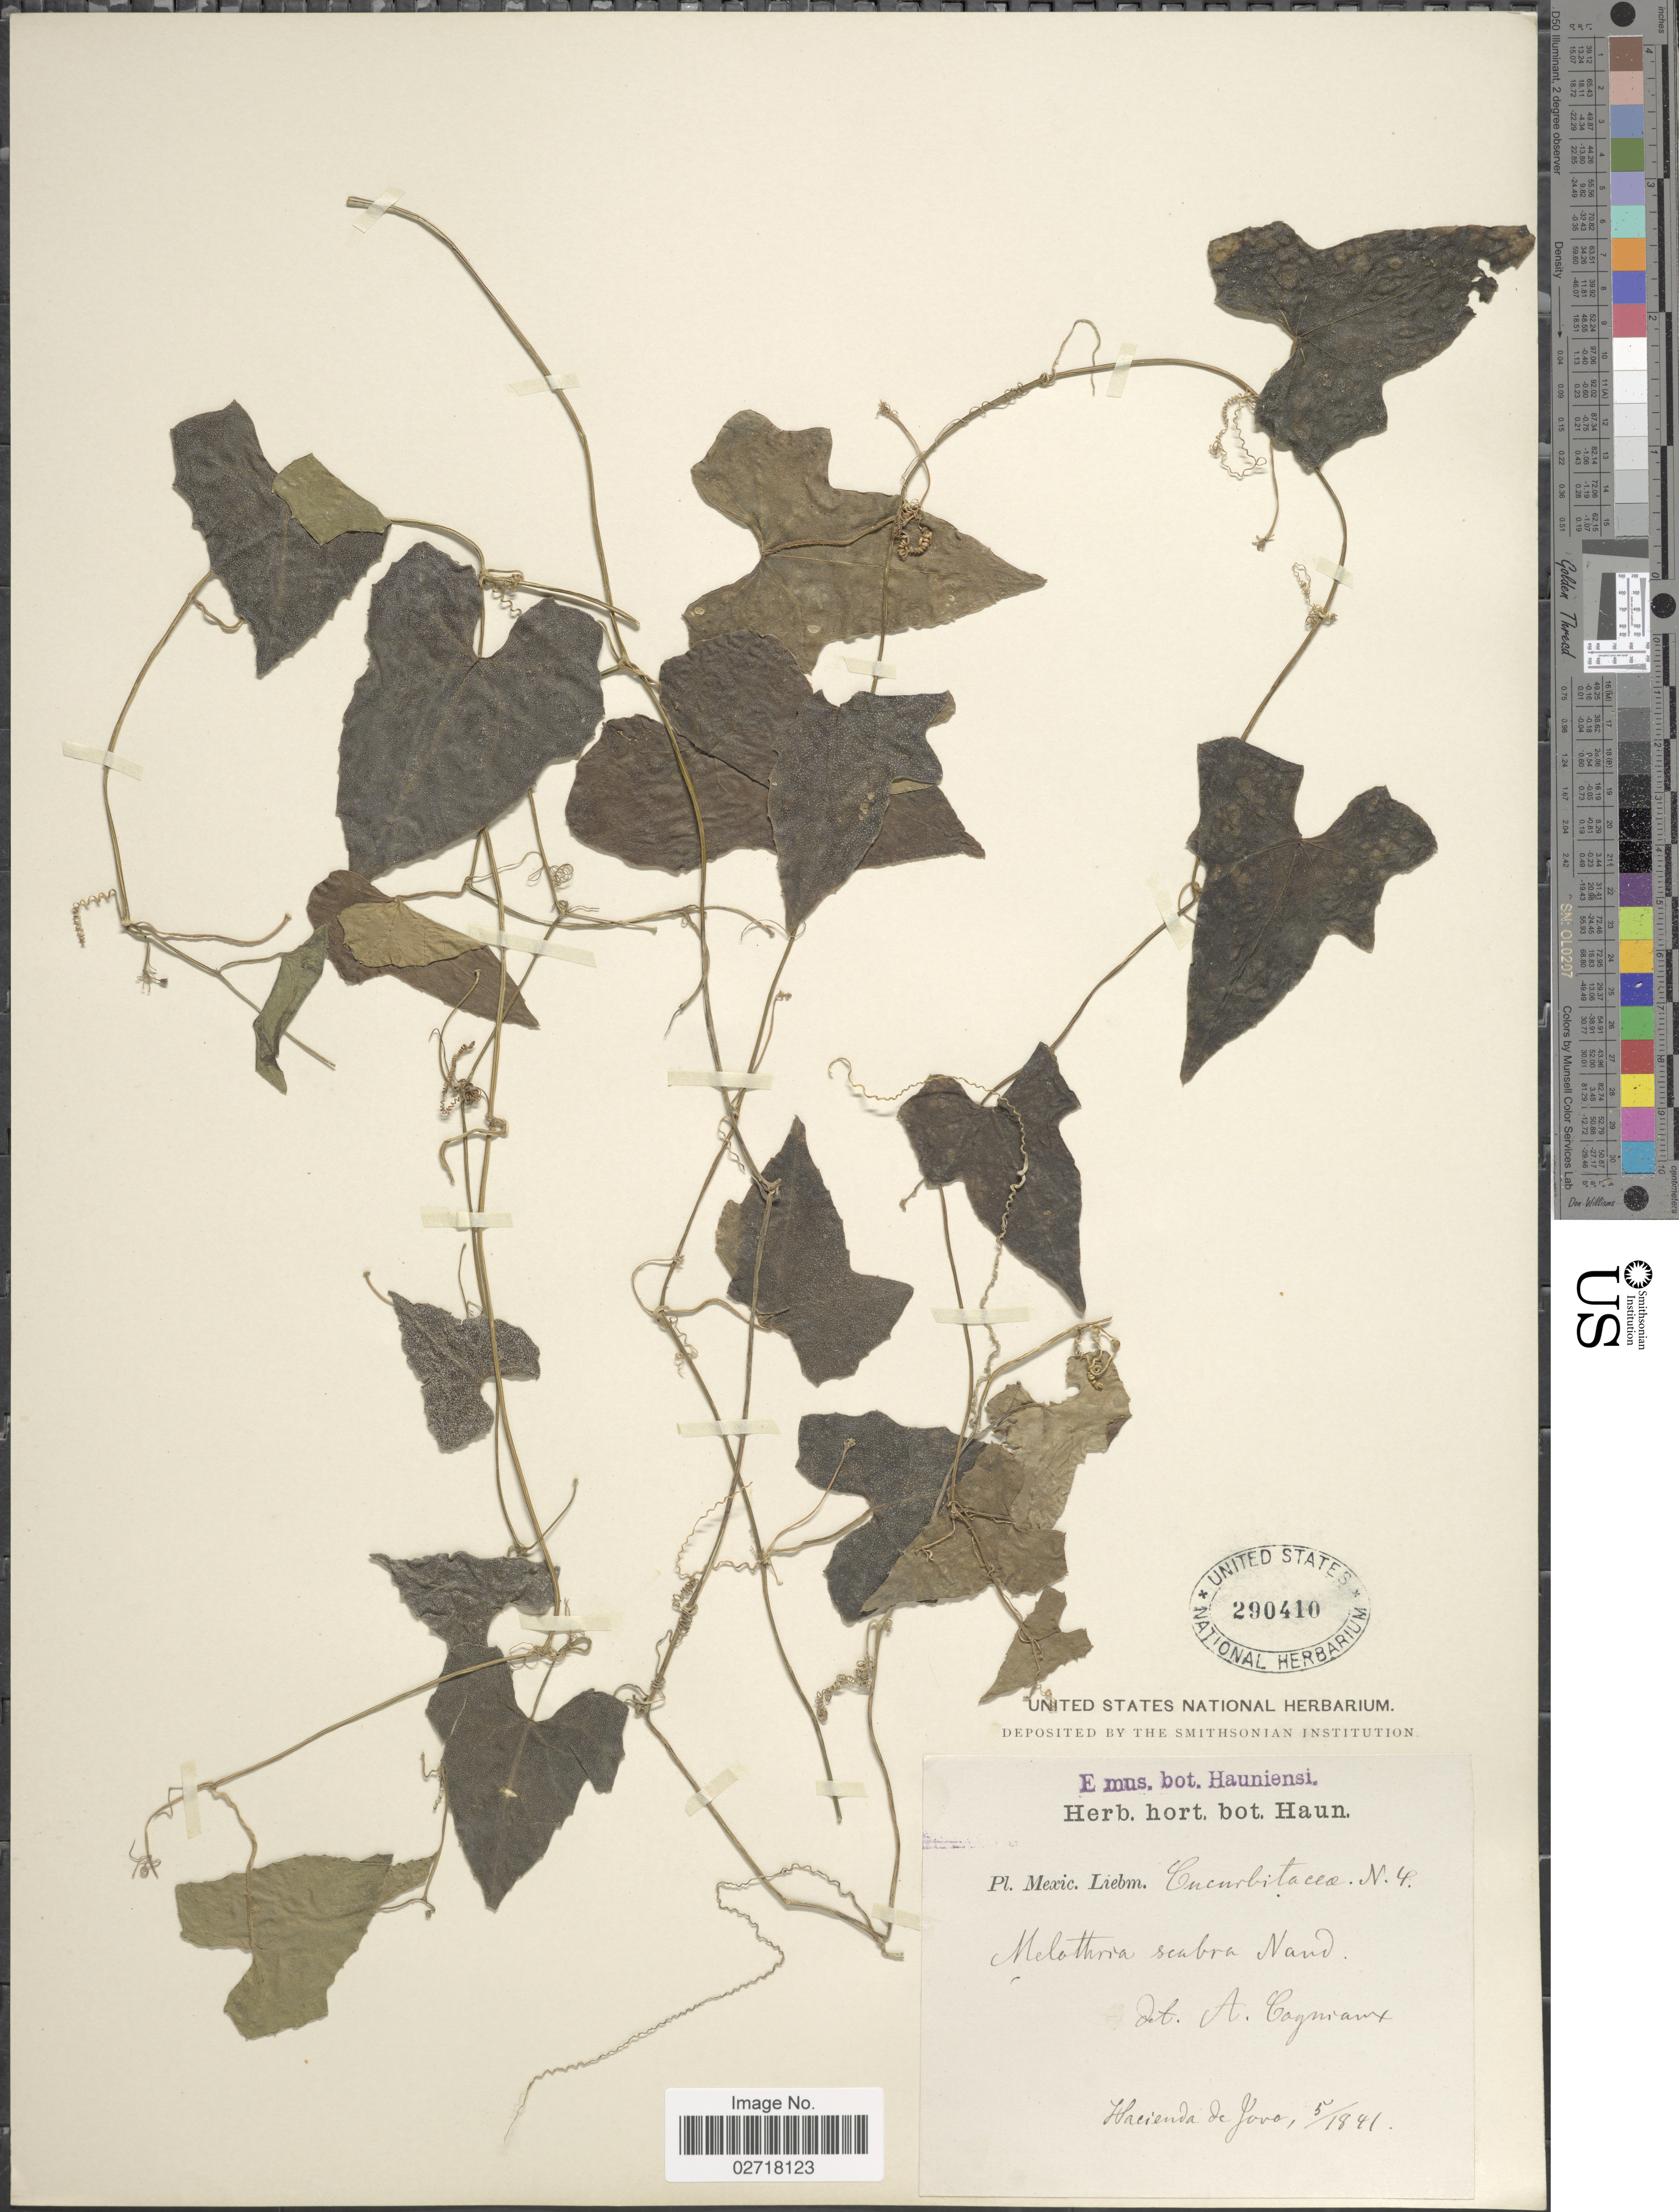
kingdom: Plantae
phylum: Tracheophyta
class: Magnoliopsida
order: Cucurbitales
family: Cucurbitaceae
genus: Melothria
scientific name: Melothria scabra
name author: Naudin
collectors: Liebmann, --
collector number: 4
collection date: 1841-05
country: Mexico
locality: Hacienda de Jovo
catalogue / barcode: US 290410